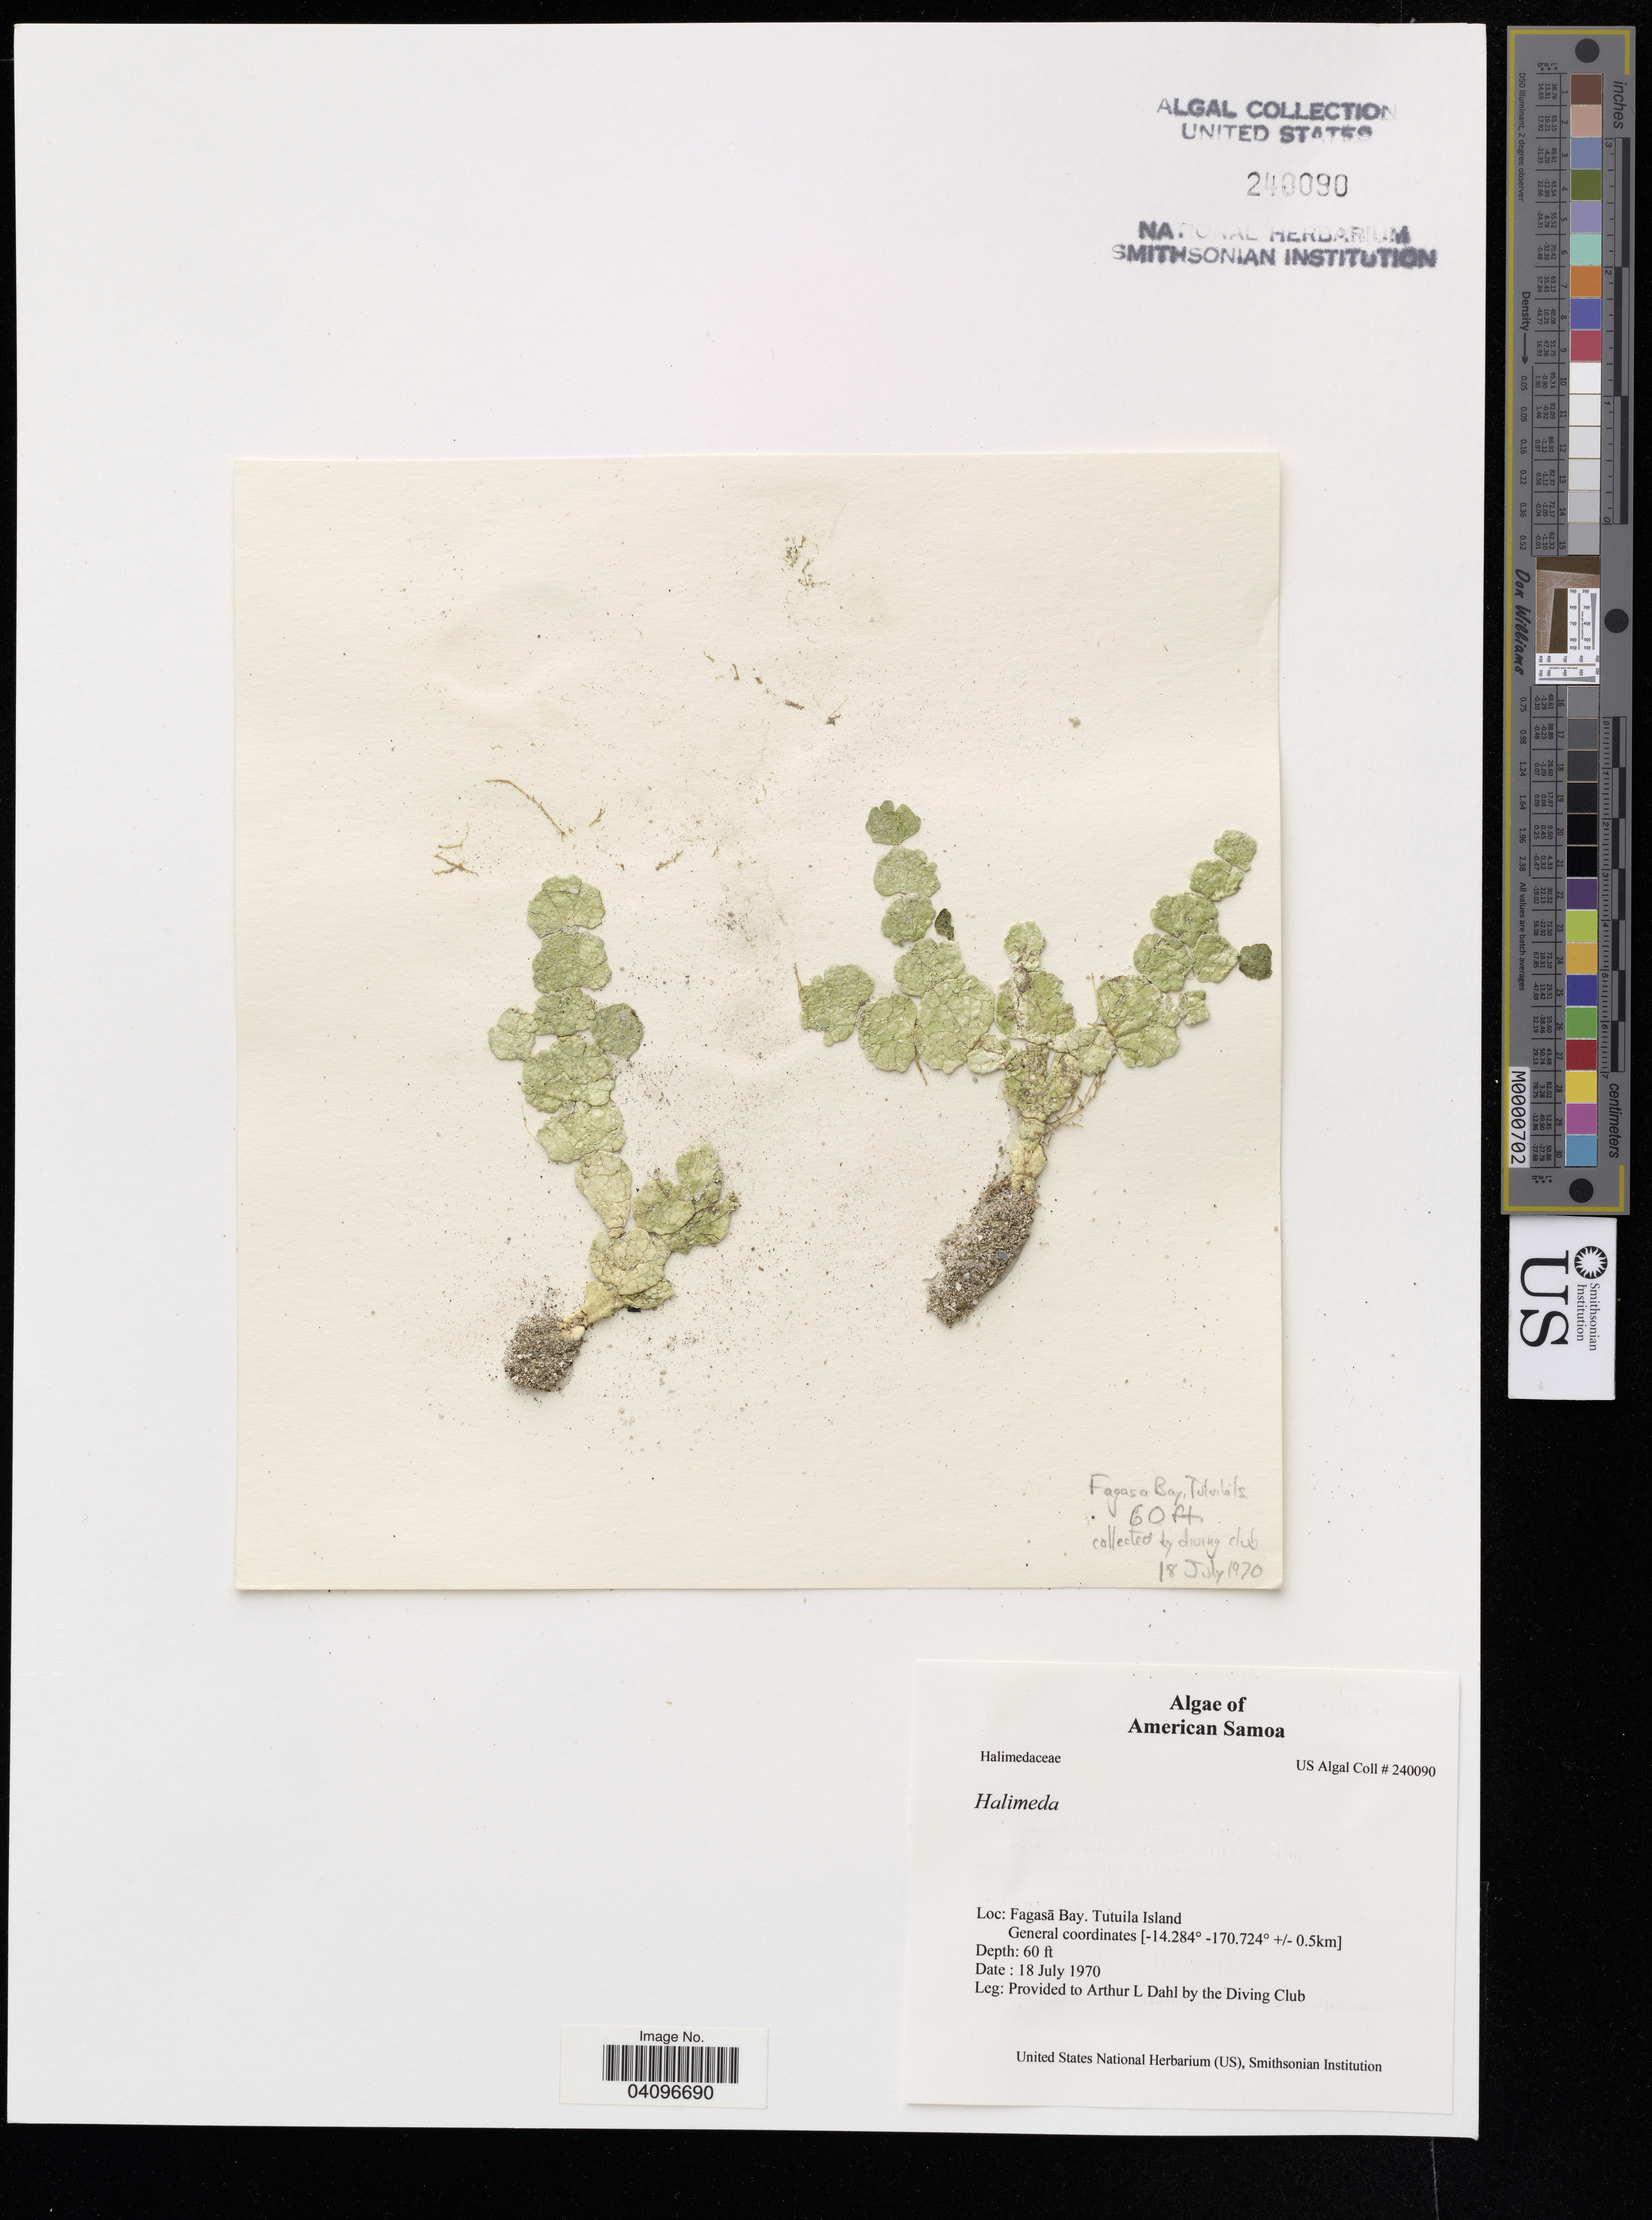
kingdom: Plantae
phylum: Chlorophyta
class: Ulvophyceae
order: Bryopsidales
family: Halimedaceae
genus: Halimeda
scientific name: Halimeda sp.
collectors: A. Dahl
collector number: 240090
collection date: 1970-07-18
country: American Samoa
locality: Fagasa Bay. Tutuila Island.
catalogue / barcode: US 240090